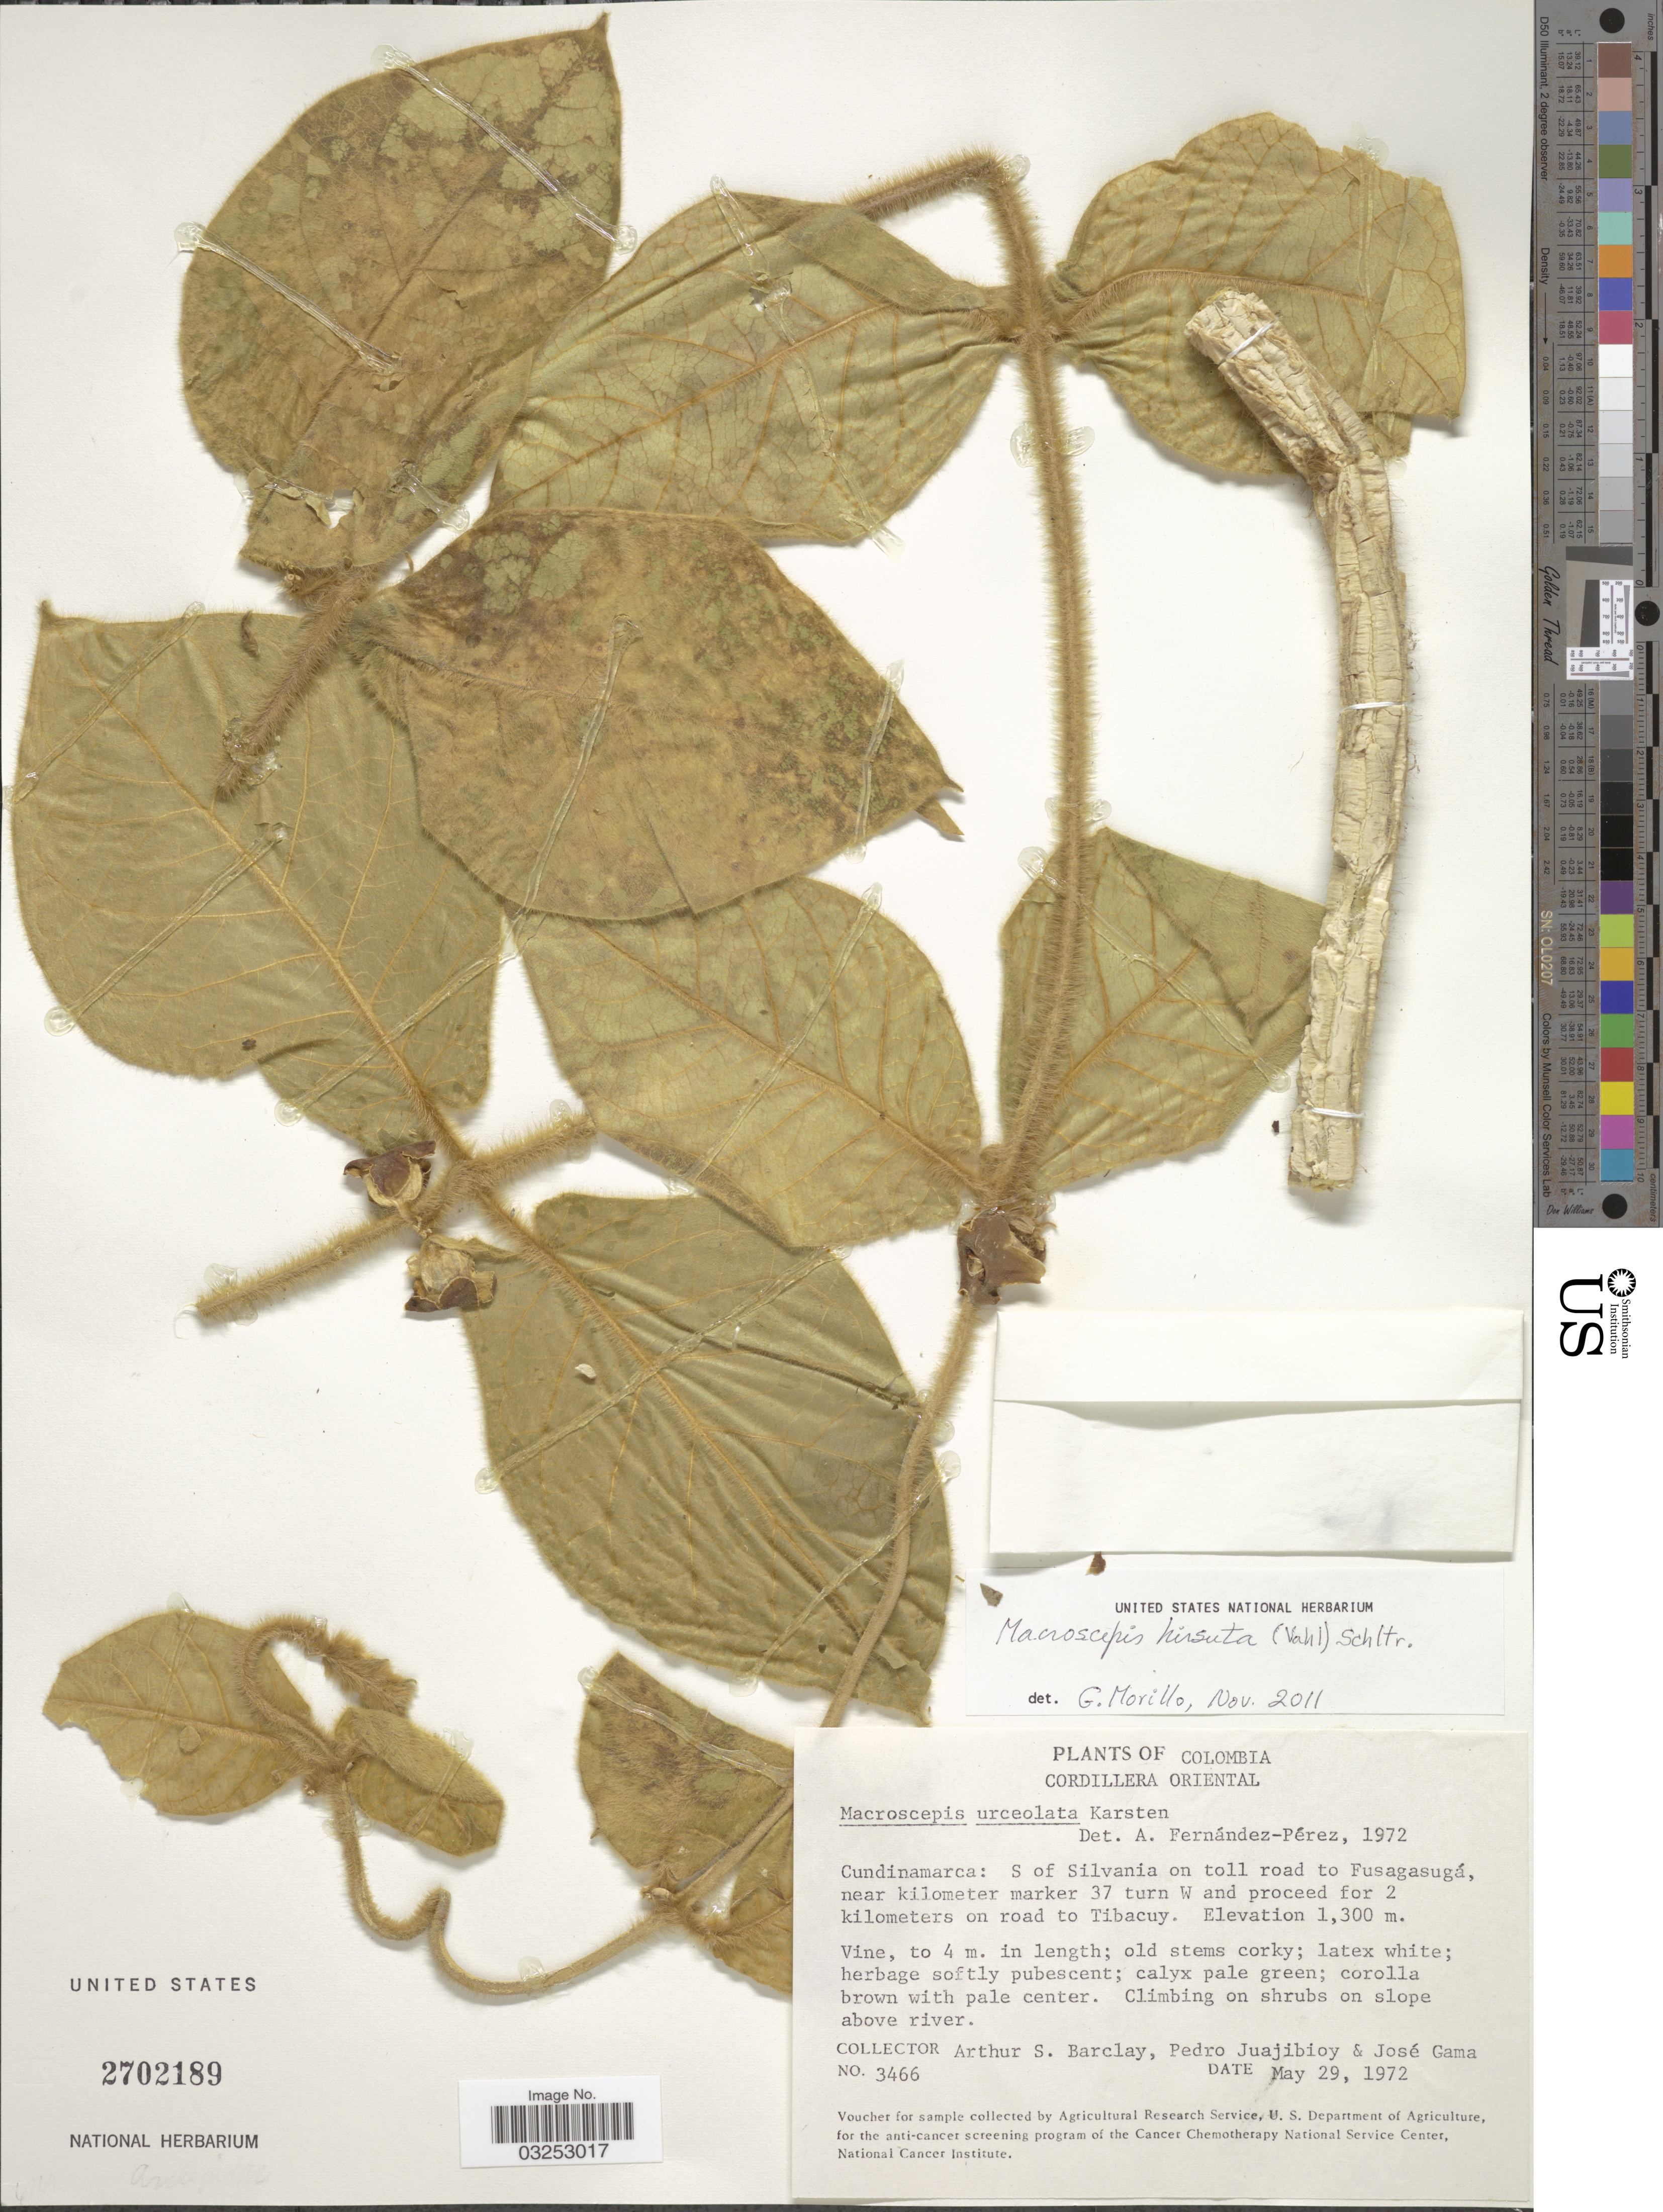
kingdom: Plantae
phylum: Tracheophyta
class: Magnoliopsida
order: Gentianales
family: Apocynaceae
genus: Macroscepis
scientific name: Macroscepis hirsuta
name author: (Vahl) Schltr.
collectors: A. S. Barclay, P. Juajibioy & J. Gama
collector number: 3466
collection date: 1972-05-29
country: Colombia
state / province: Cundinamarca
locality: Cordillera Oriental, S of Silvania on toll road to Fusagasugá; near kilometer marker 37 turn W and proceed for 2 kilometers on road to Tibacuy.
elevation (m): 1300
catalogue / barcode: US 2702189